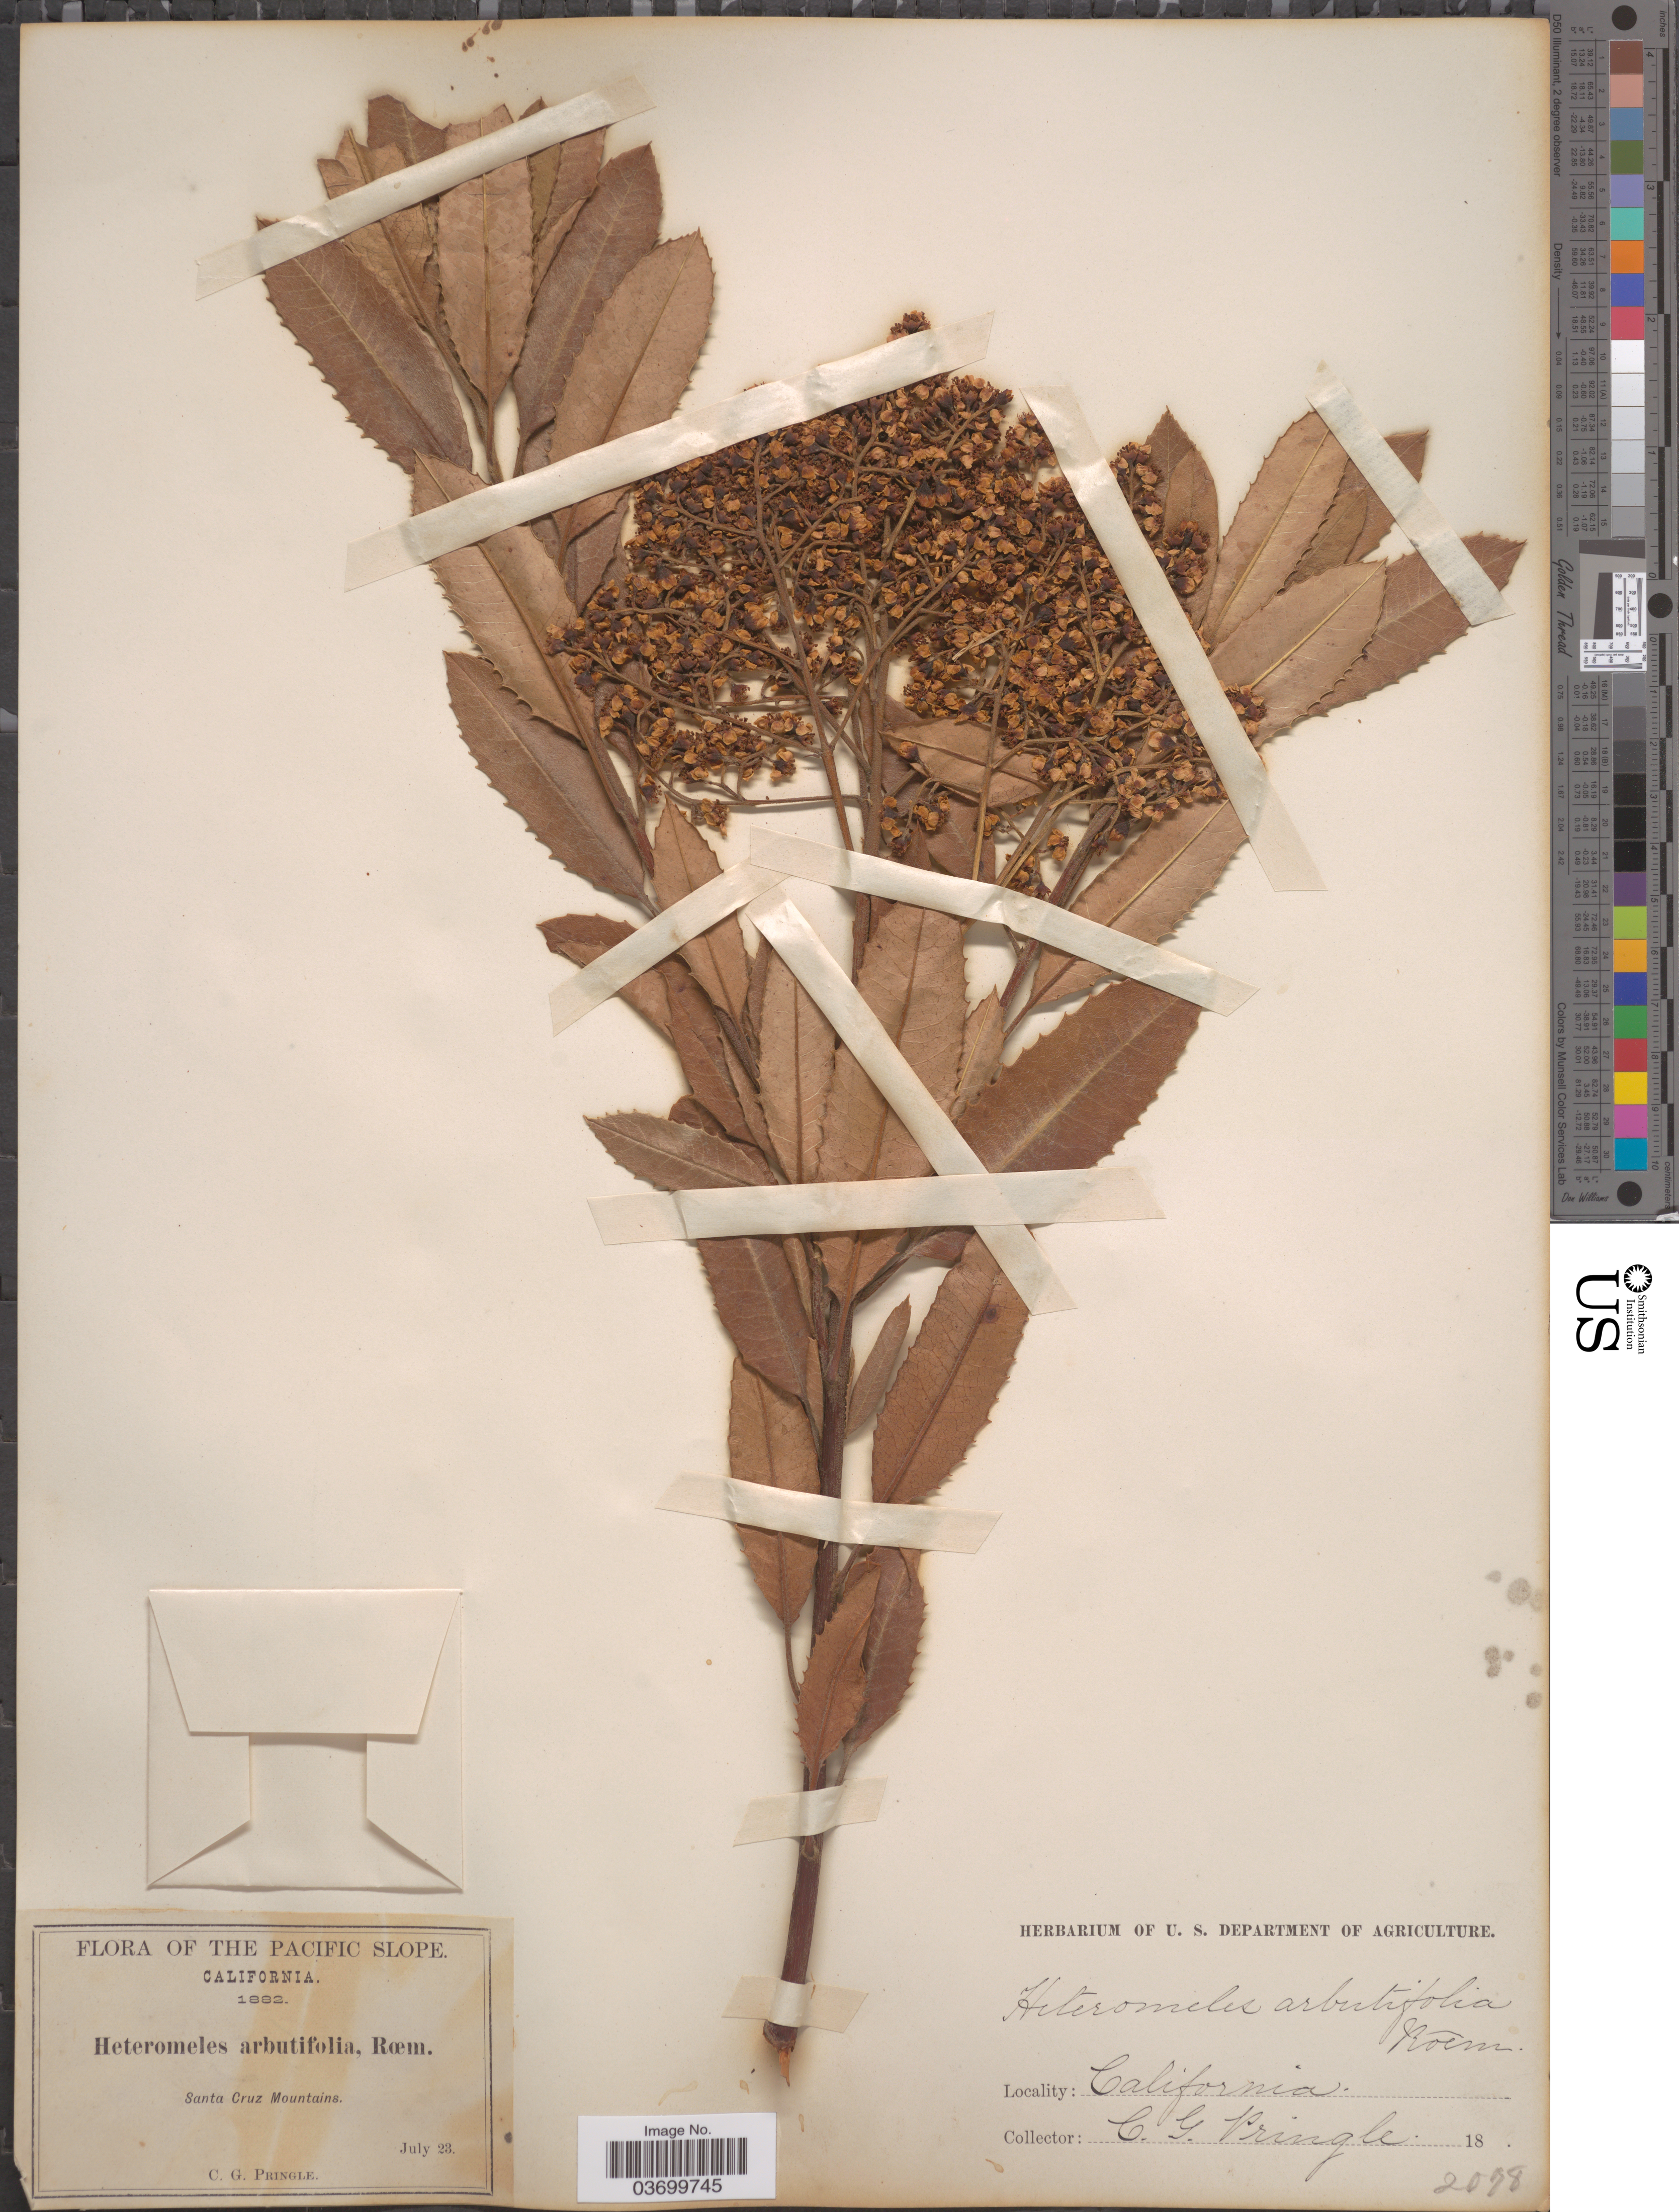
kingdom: Plantae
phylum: Tracheophyta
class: Magnoliopsida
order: Rosales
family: Rosaceae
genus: Heteromeles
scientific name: Heteromeles arbutifolia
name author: (Lindl.) Roemer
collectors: C. G. Pringle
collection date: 1882-07-23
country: United States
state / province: California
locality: The Pacific Slope. Santa Cruz Mountains.